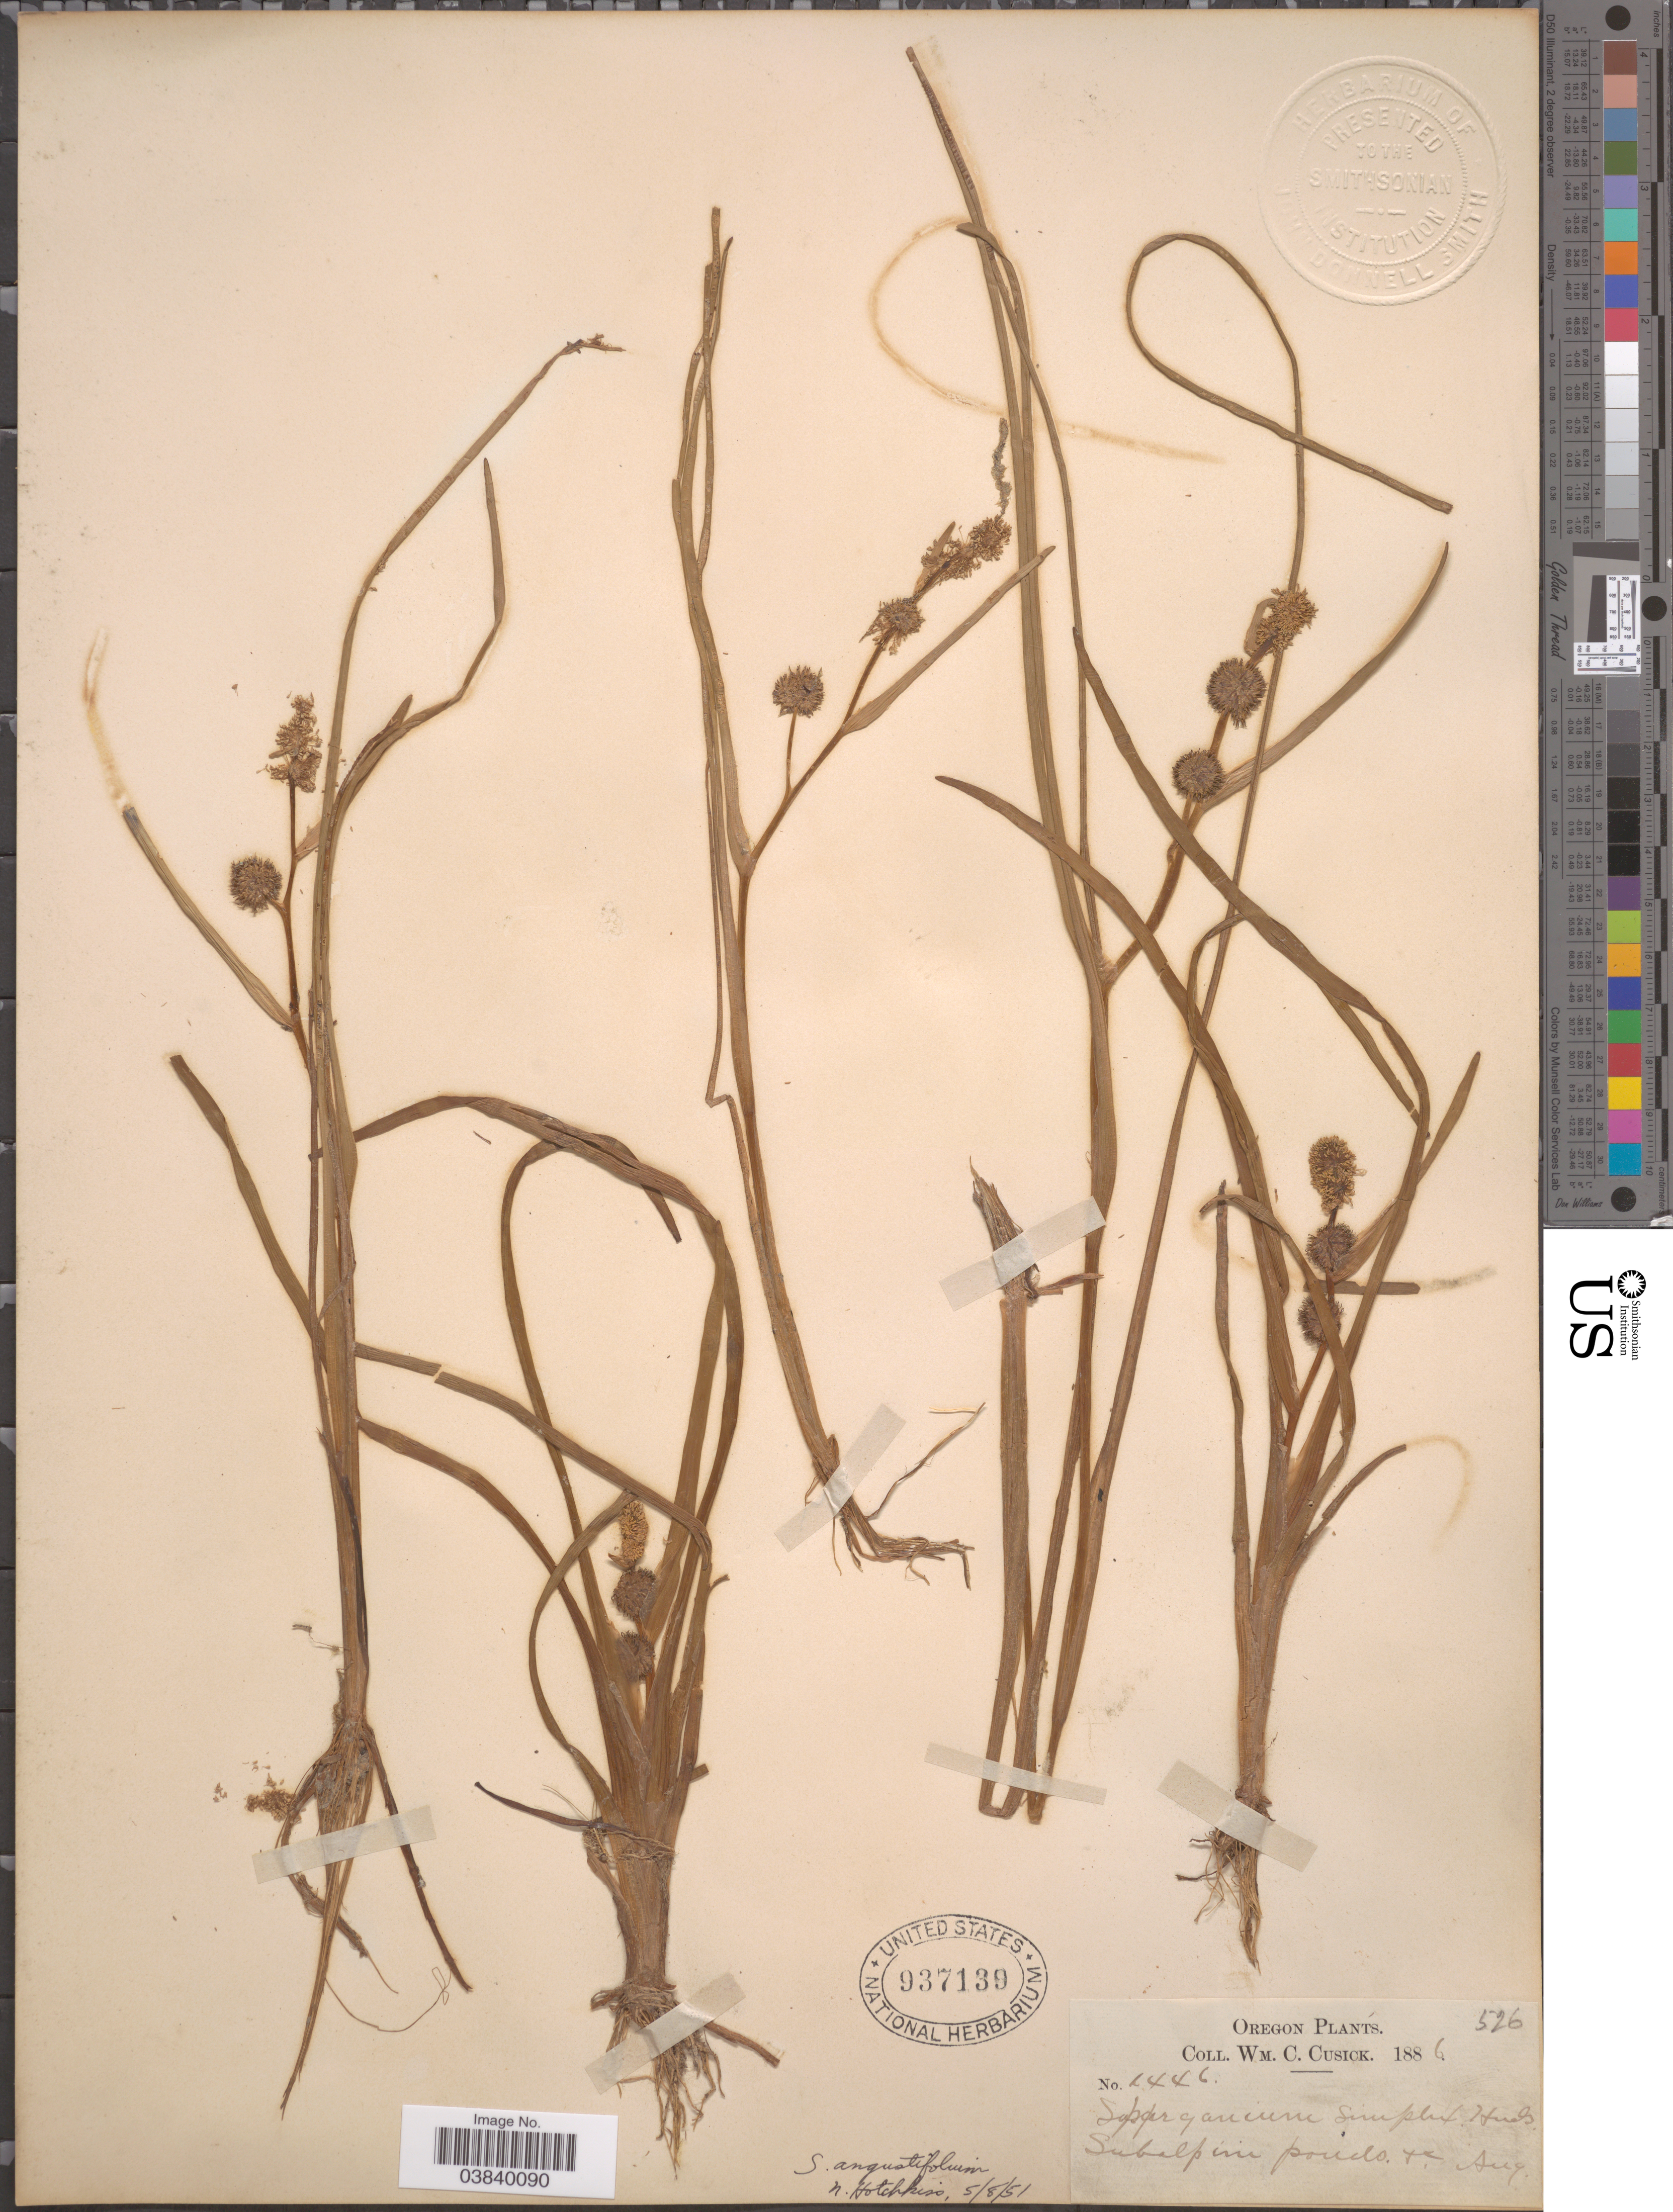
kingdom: Plantae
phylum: Tracheophyta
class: Liliopsida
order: Poales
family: Typhaceae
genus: Sparganium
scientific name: Sparganium angustifolium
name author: Michx.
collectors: W. C. Cusick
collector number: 1446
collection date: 1886-08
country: United States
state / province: Oregon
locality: Subalpine ponds.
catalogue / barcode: US 937139